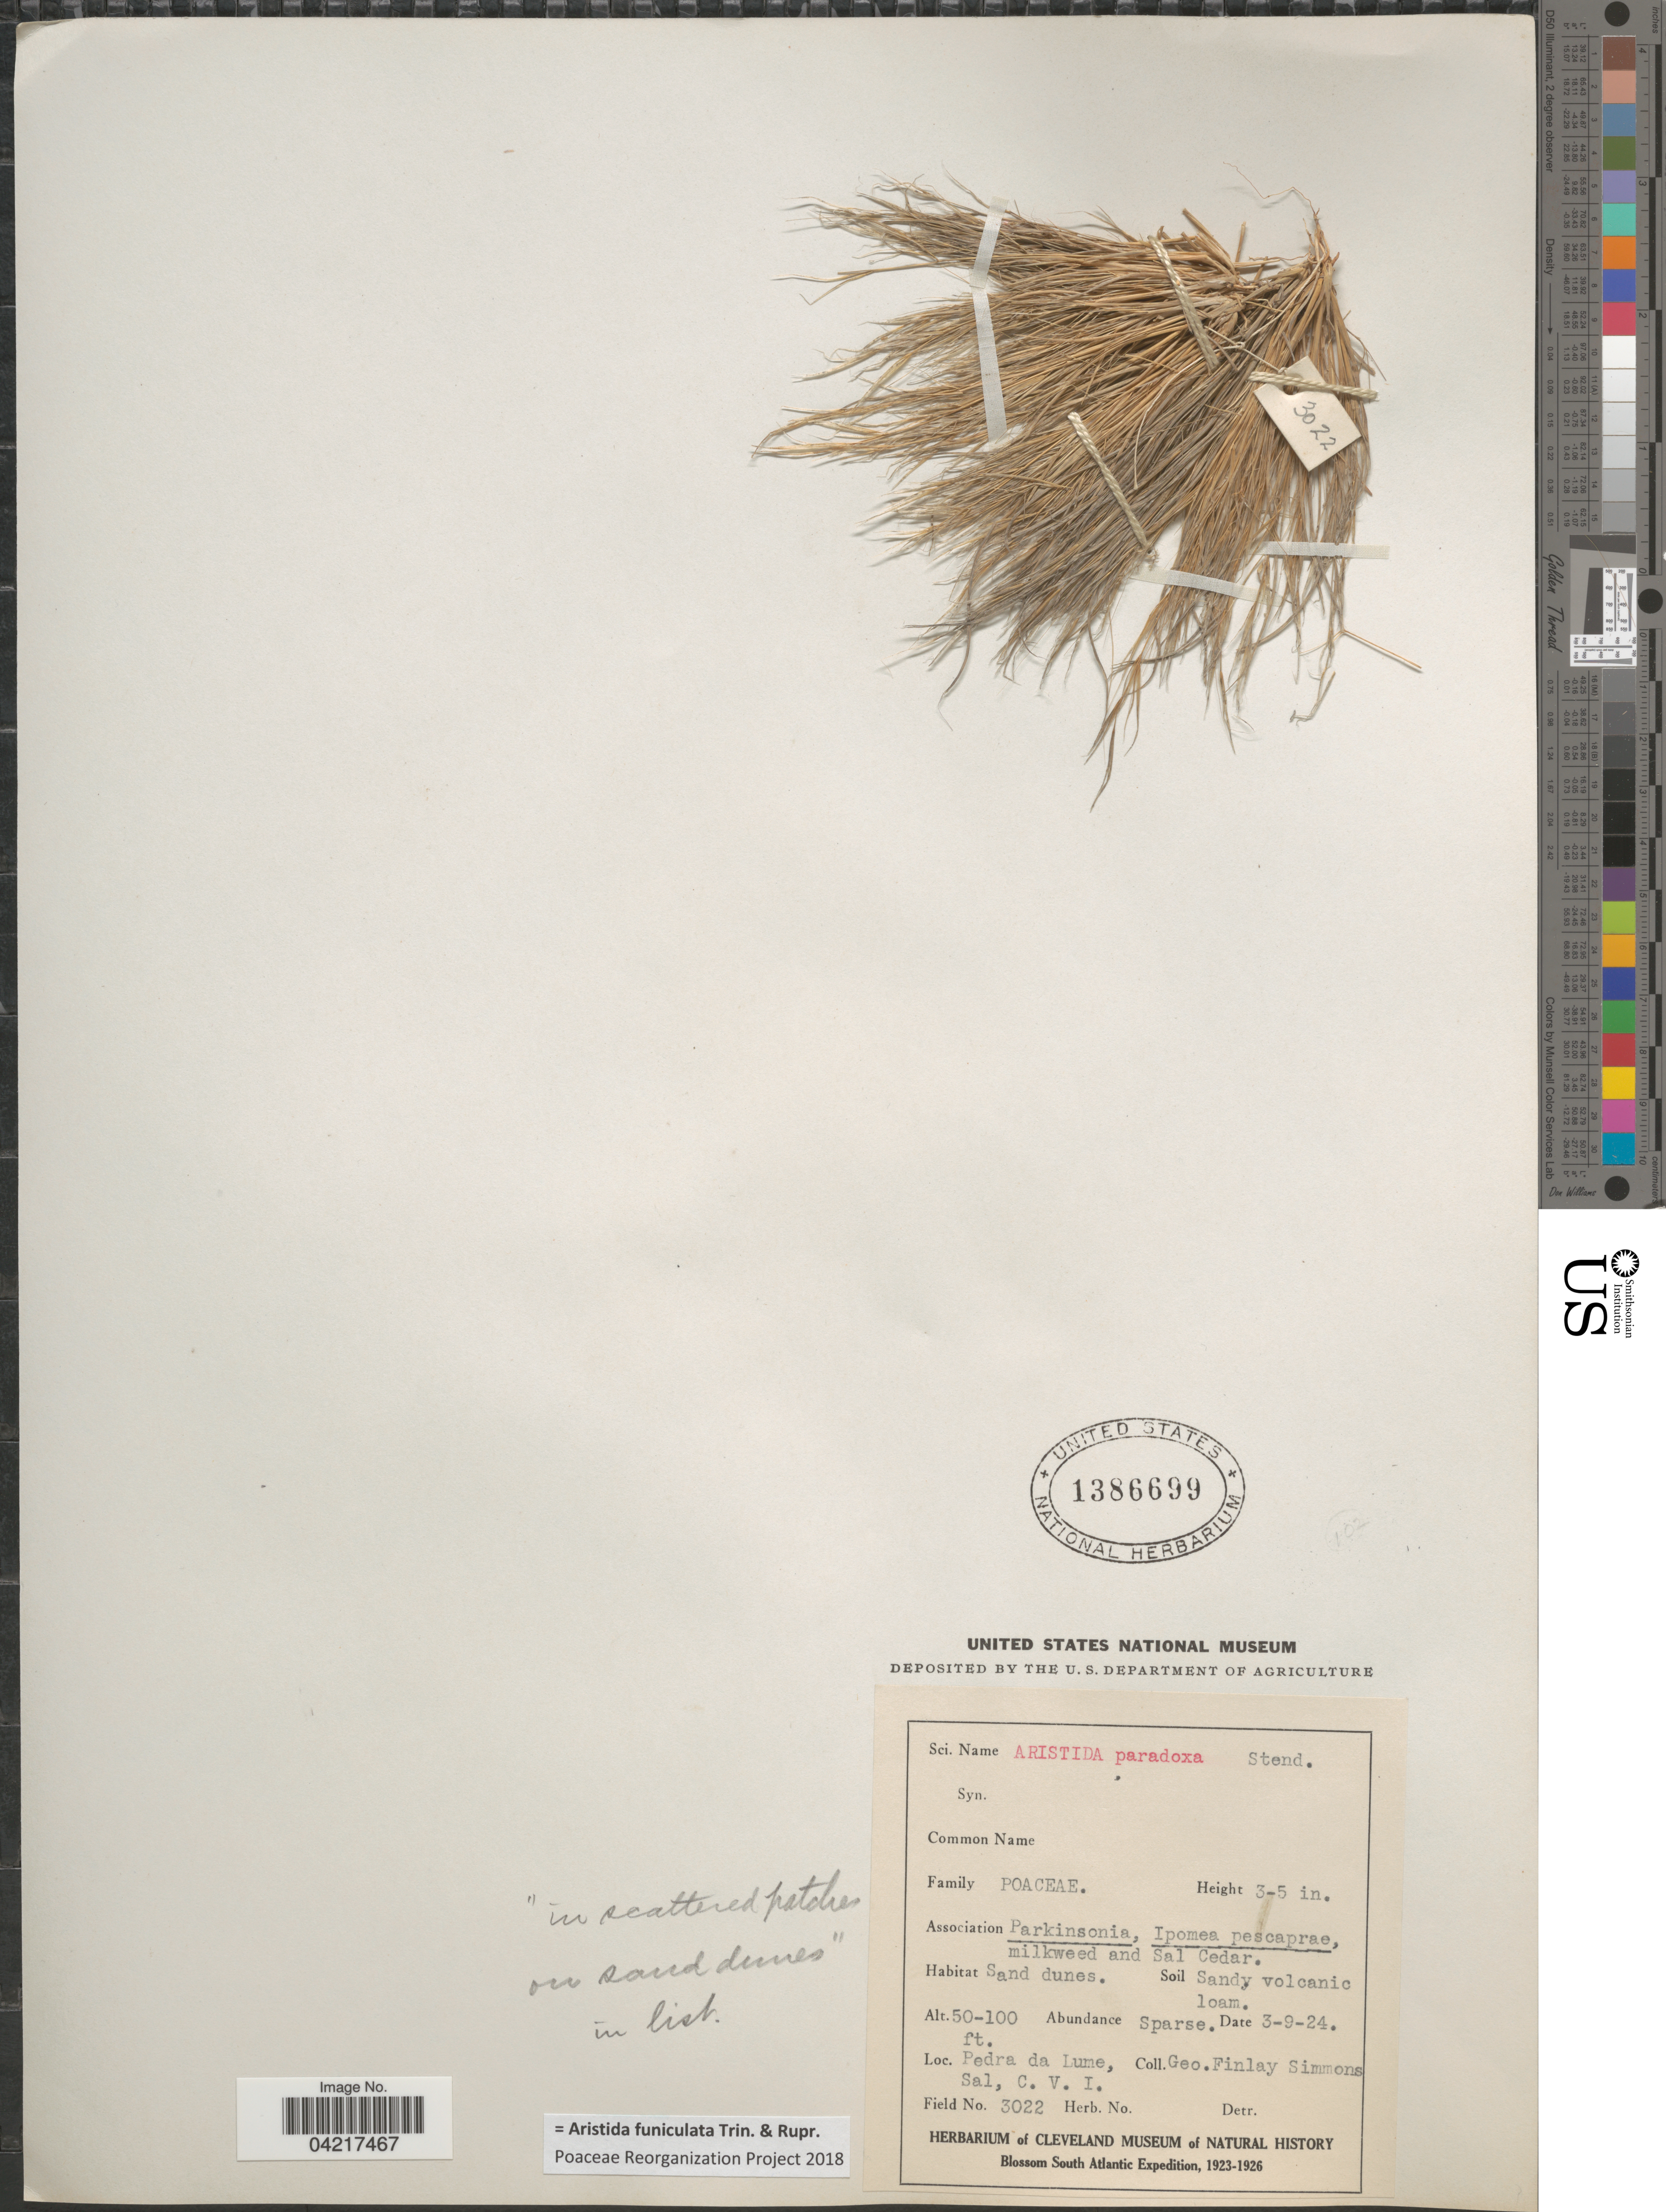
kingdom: Plantae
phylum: Tracheophyta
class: Liliopsida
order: Poales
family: Poaceae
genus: Aristida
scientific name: Aristida funiculata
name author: Trin. & Rupr.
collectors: G. Simmons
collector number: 3022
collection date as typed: Transcribed d/m/y: 9/3/24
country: Cape Verde Islands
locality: Pedra da Luma, Sal. Blossom South Atlantic Expedition, 1923-1926.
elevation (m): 15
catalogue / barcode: US 1386699